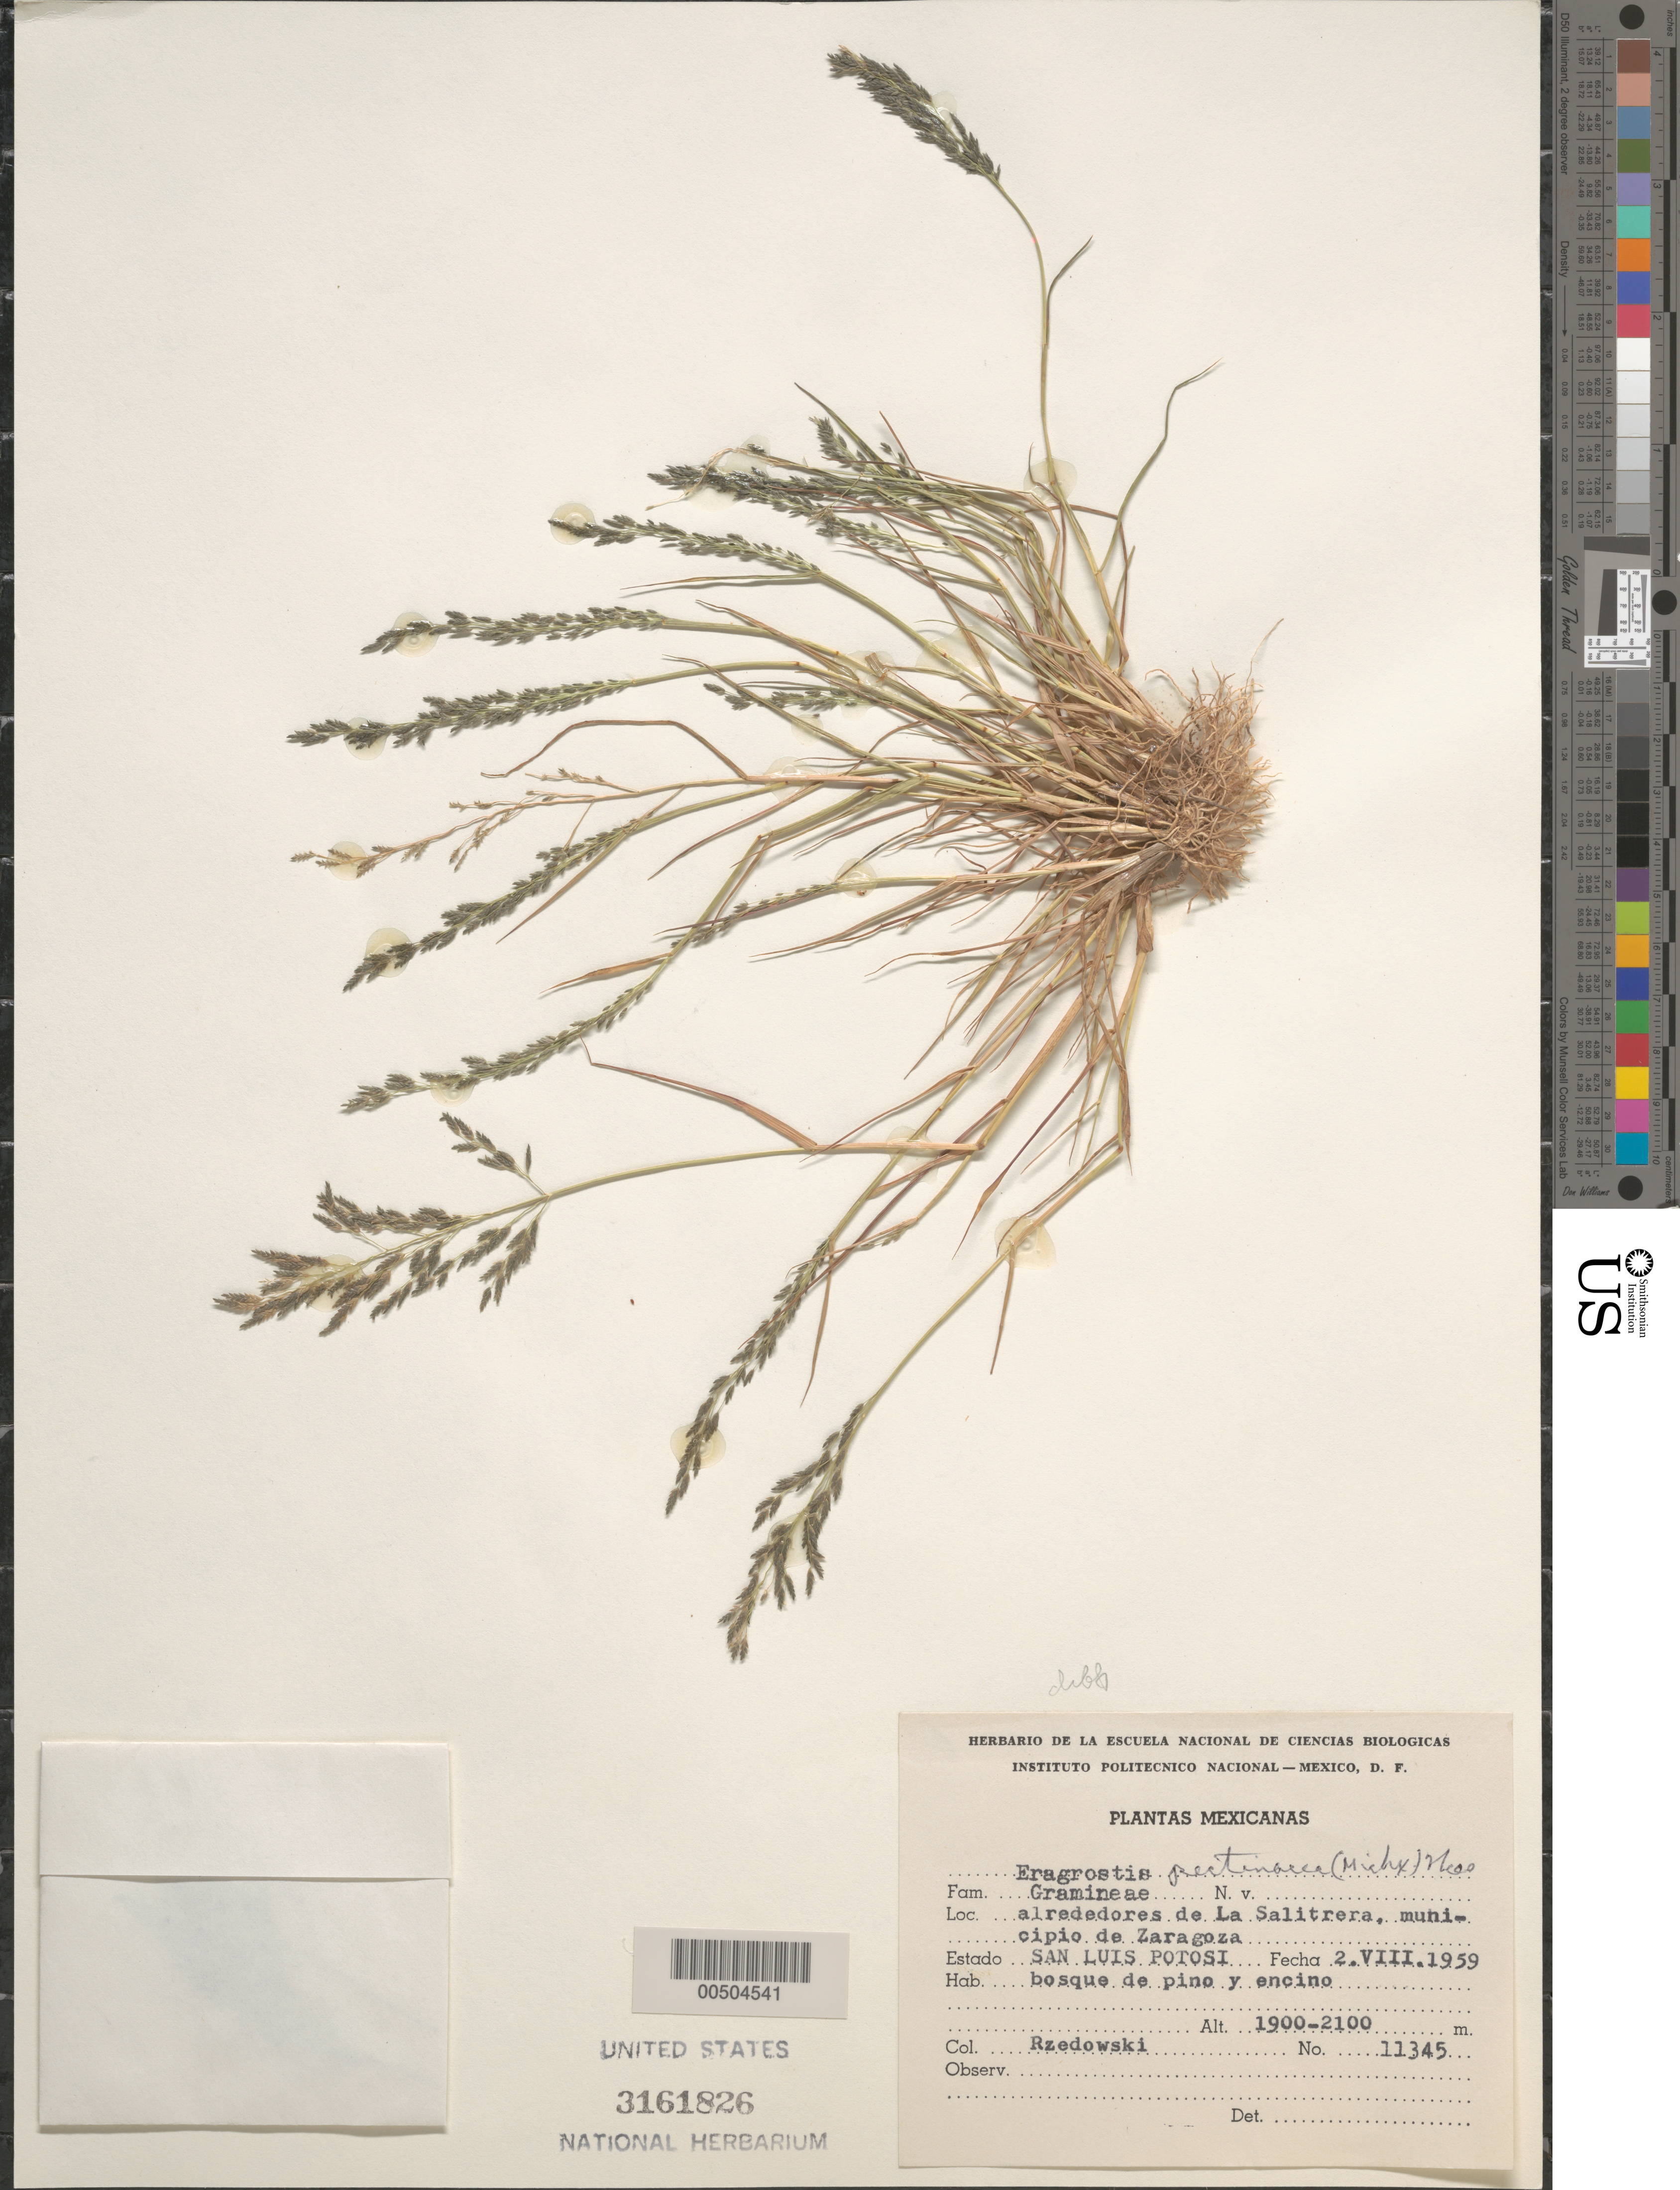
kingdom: Plantae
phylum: Tracheophyta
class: Liliopsida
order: Poales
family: Poaceae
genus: Eragrostis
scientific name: Eragrostis pectinacea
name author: (Michx.) Nees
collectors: J. Rzedowski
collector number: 11345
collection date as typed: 2 Aug 1959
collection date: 1959-08-02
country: Mexico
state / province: San Luis Potosí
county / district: Zaragoza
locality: Alrededores de La Salitrera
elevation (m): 1900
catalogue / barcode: US 3161826